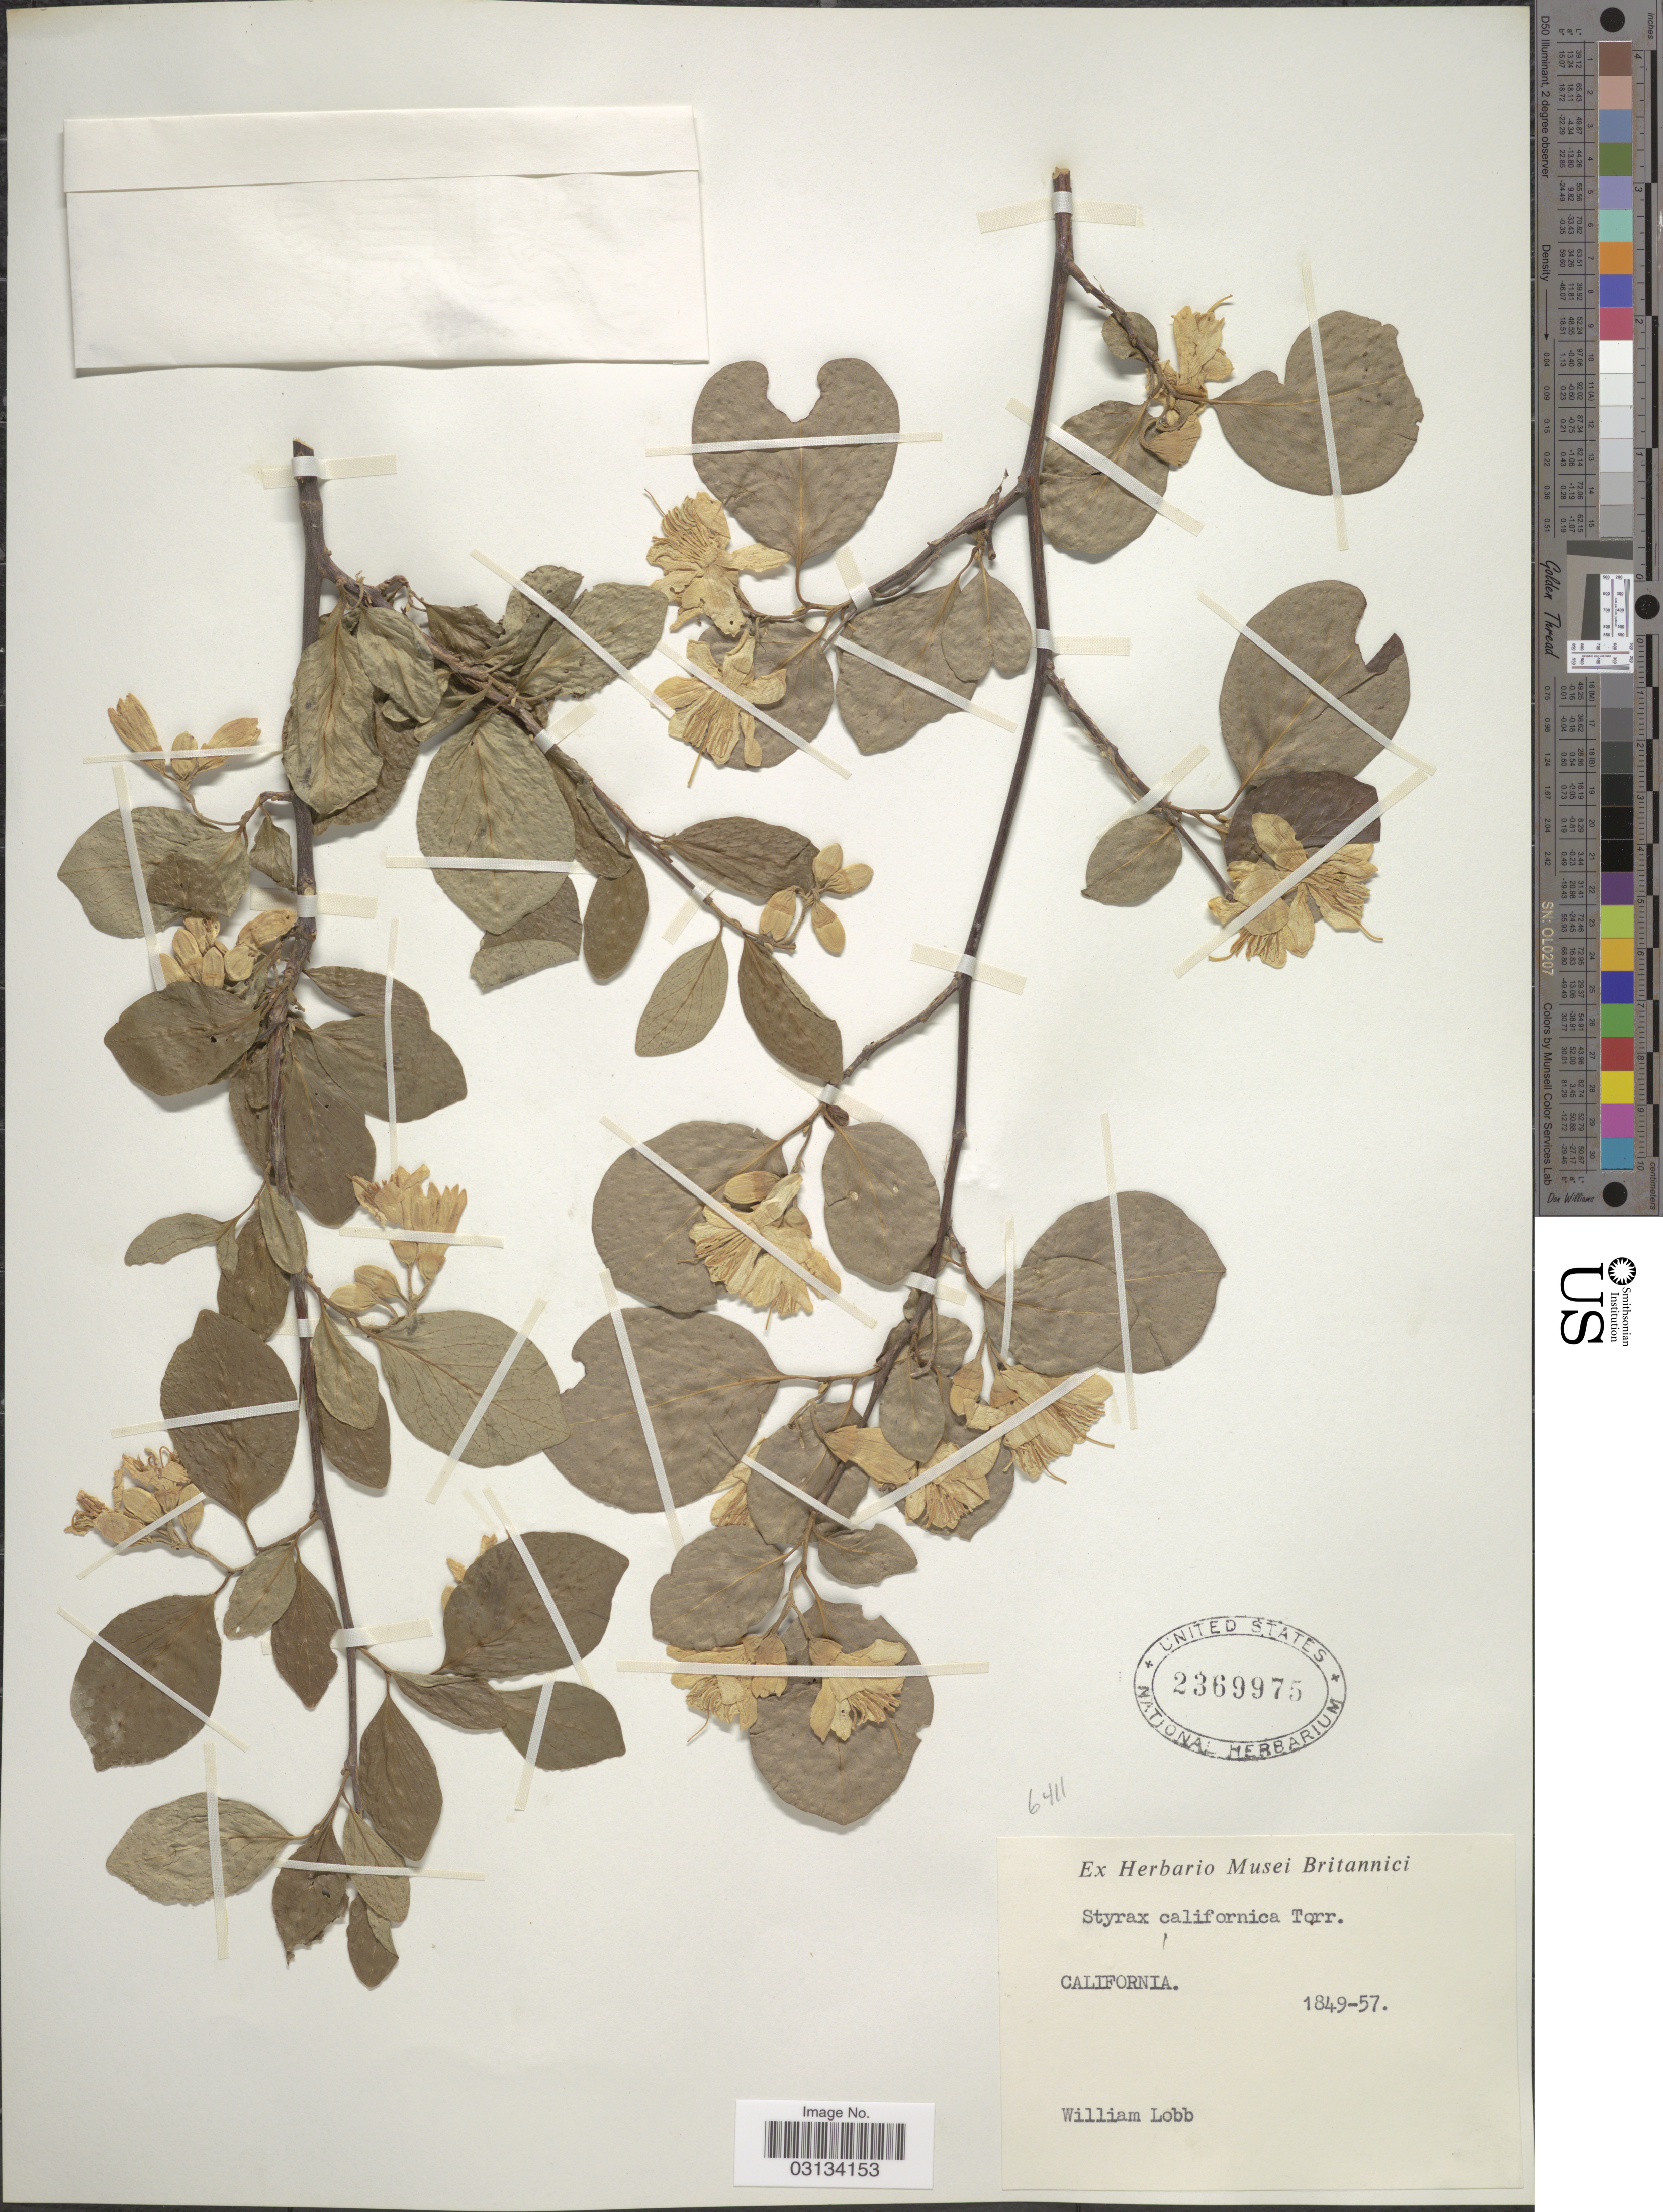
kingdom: Plantae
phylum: Tracheophyta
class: Magnoliopsida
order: Ericales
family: Styracaceae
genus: Styrax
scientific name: Styrax californicus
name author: Torr.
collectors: W. Lobb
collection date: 1849/1857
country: United States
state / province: California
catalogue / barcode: US 2369975